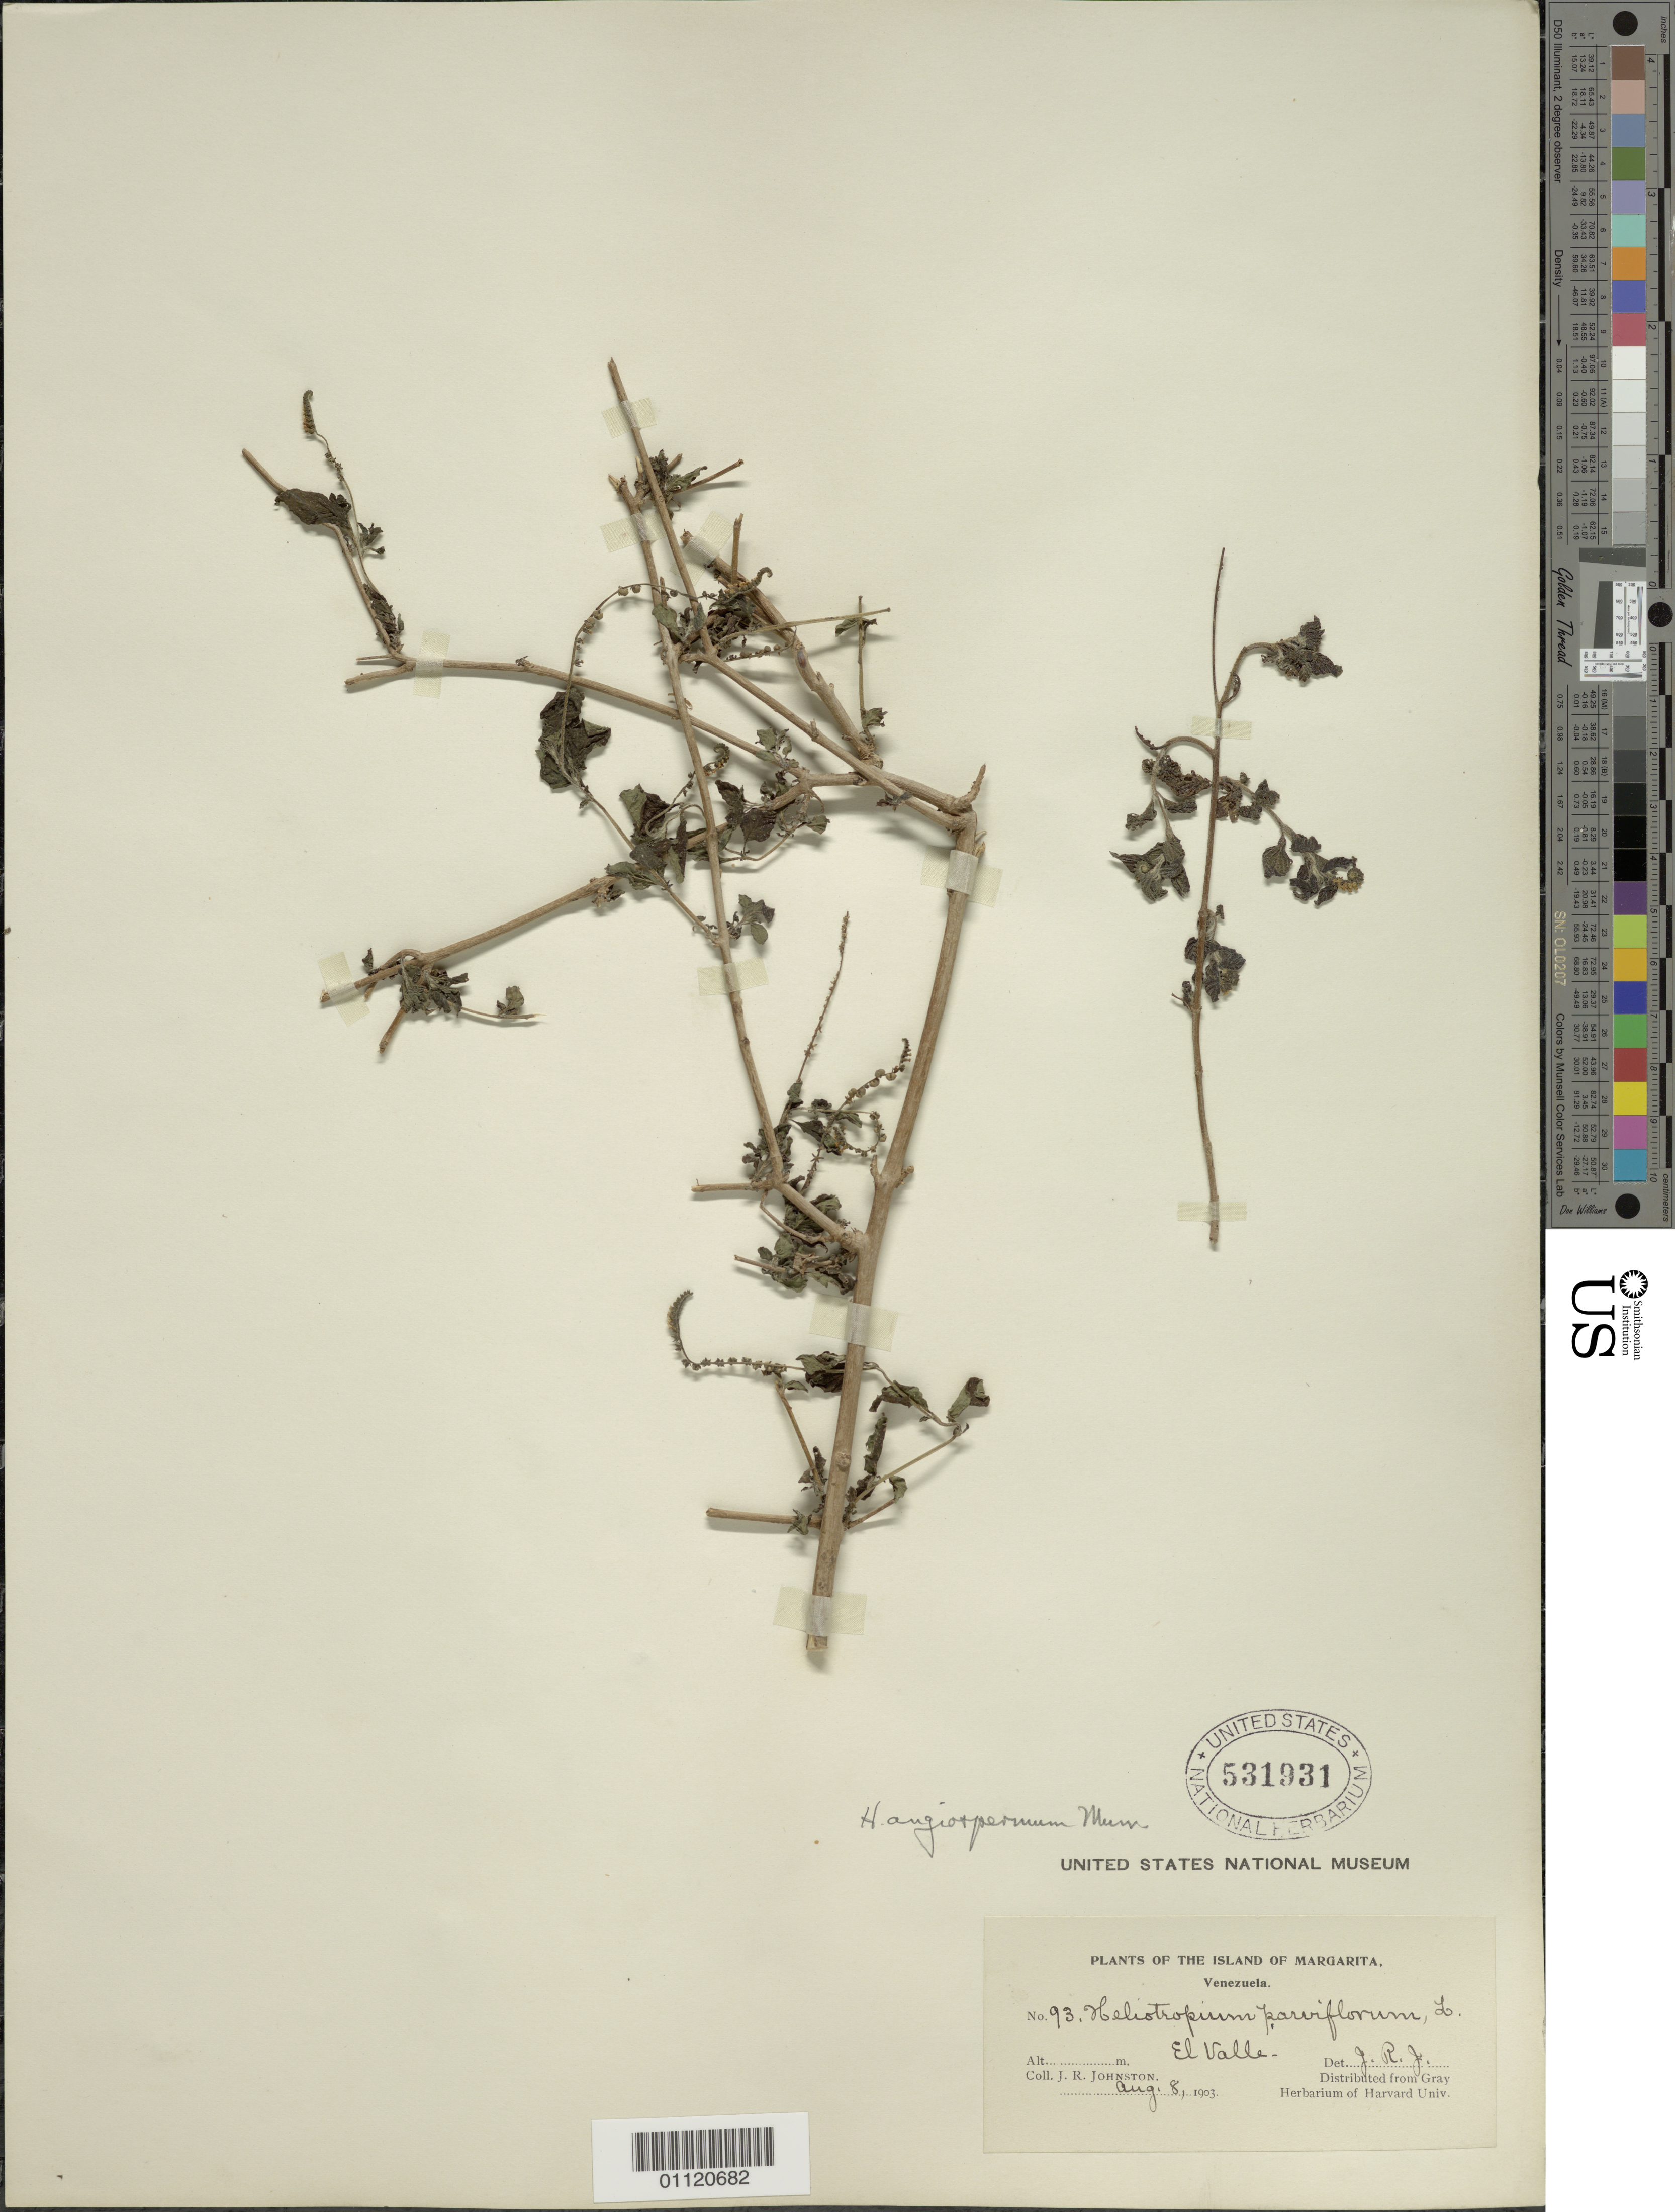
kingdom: Plantae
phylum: Tracheophyta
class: Magnoliopsida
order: Boraginales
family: Heliotropiaceae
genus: Heliotropium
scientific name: Heliotropium angiospermum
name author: Murray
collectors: J. Johnston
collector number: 93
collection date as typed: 08 Aug 1903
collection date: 1903-08-08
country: Venezuela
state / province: Nueva Esparta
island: Margarita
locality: El Valle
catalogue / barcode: US 531931